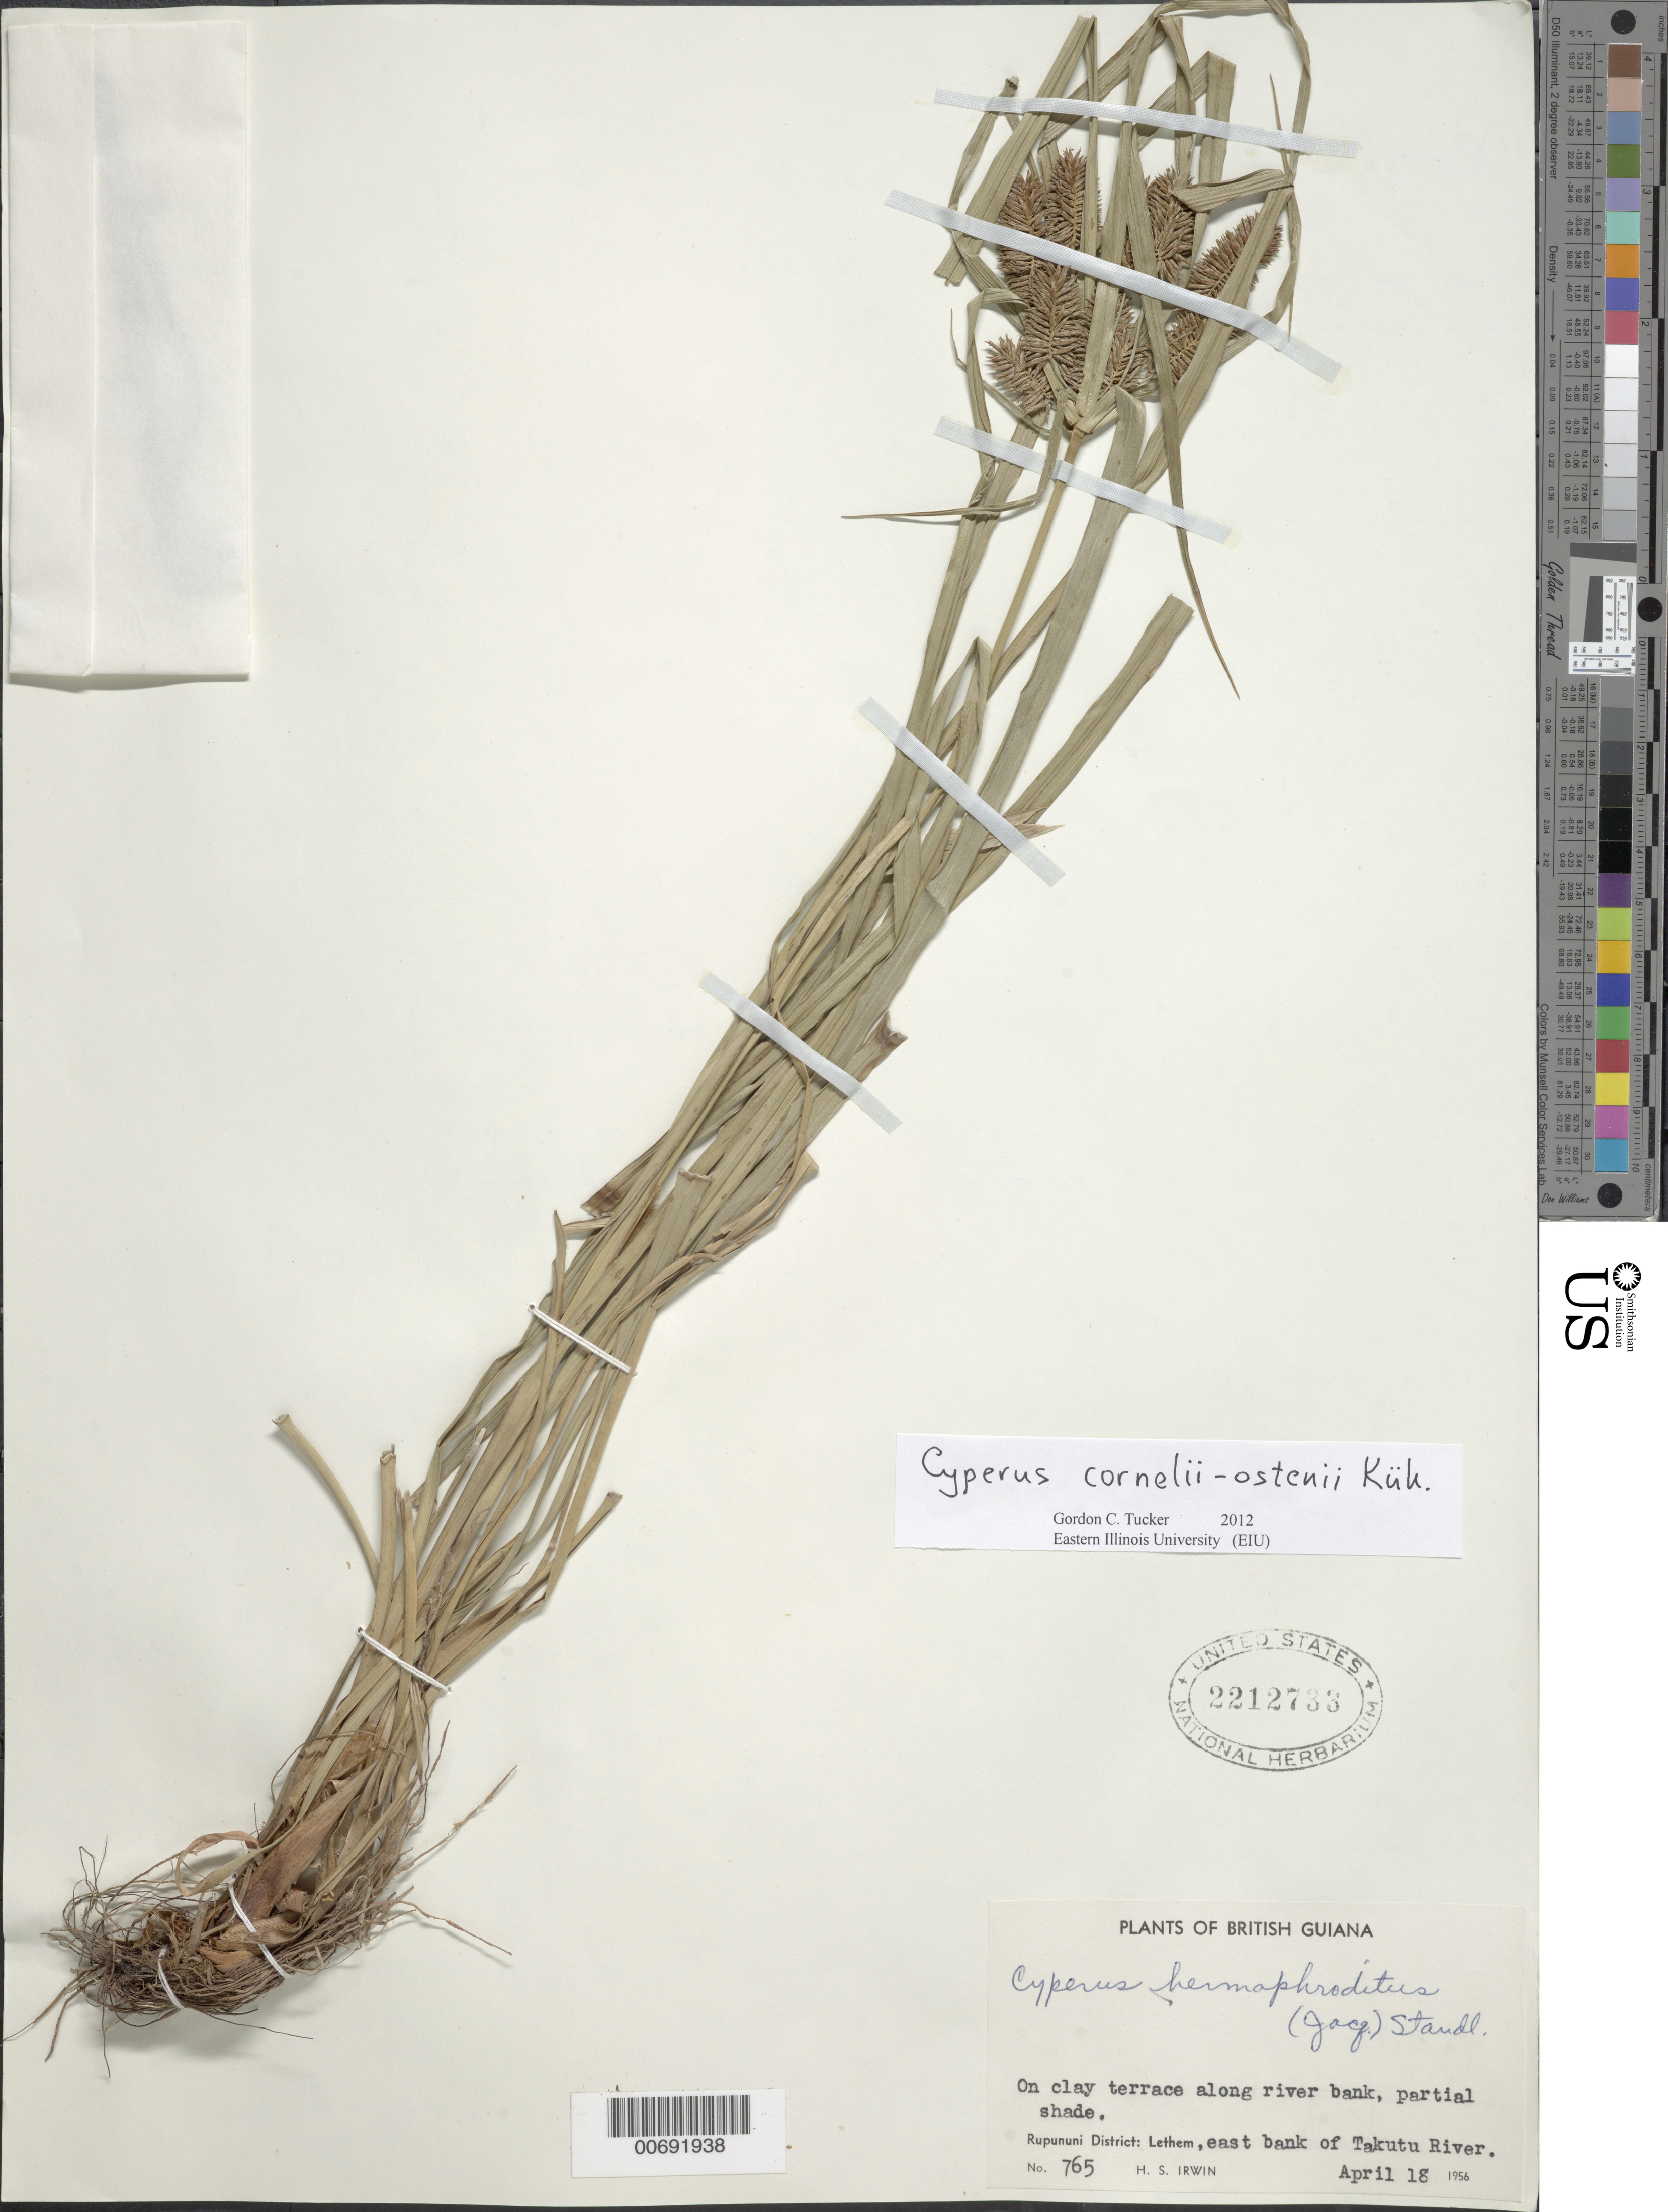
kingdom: Plantae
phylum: Tracheophyta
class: Liliopsida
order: Poales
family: Cyperaceae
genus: Cyperus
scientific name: Cyperus cornelii-ostenii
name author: Kük.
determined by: Tucker, G. C.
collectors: H. Irwin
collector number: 765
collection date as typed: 18-Apr-56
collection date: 1956-04-18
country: Guyana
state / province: U. Takutu-U. Essequibo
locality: Lethem, E bank of Takutu R., Rupununi Dist.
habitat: Clay terrace along R. bank, partial shade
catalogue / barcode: US 2212733